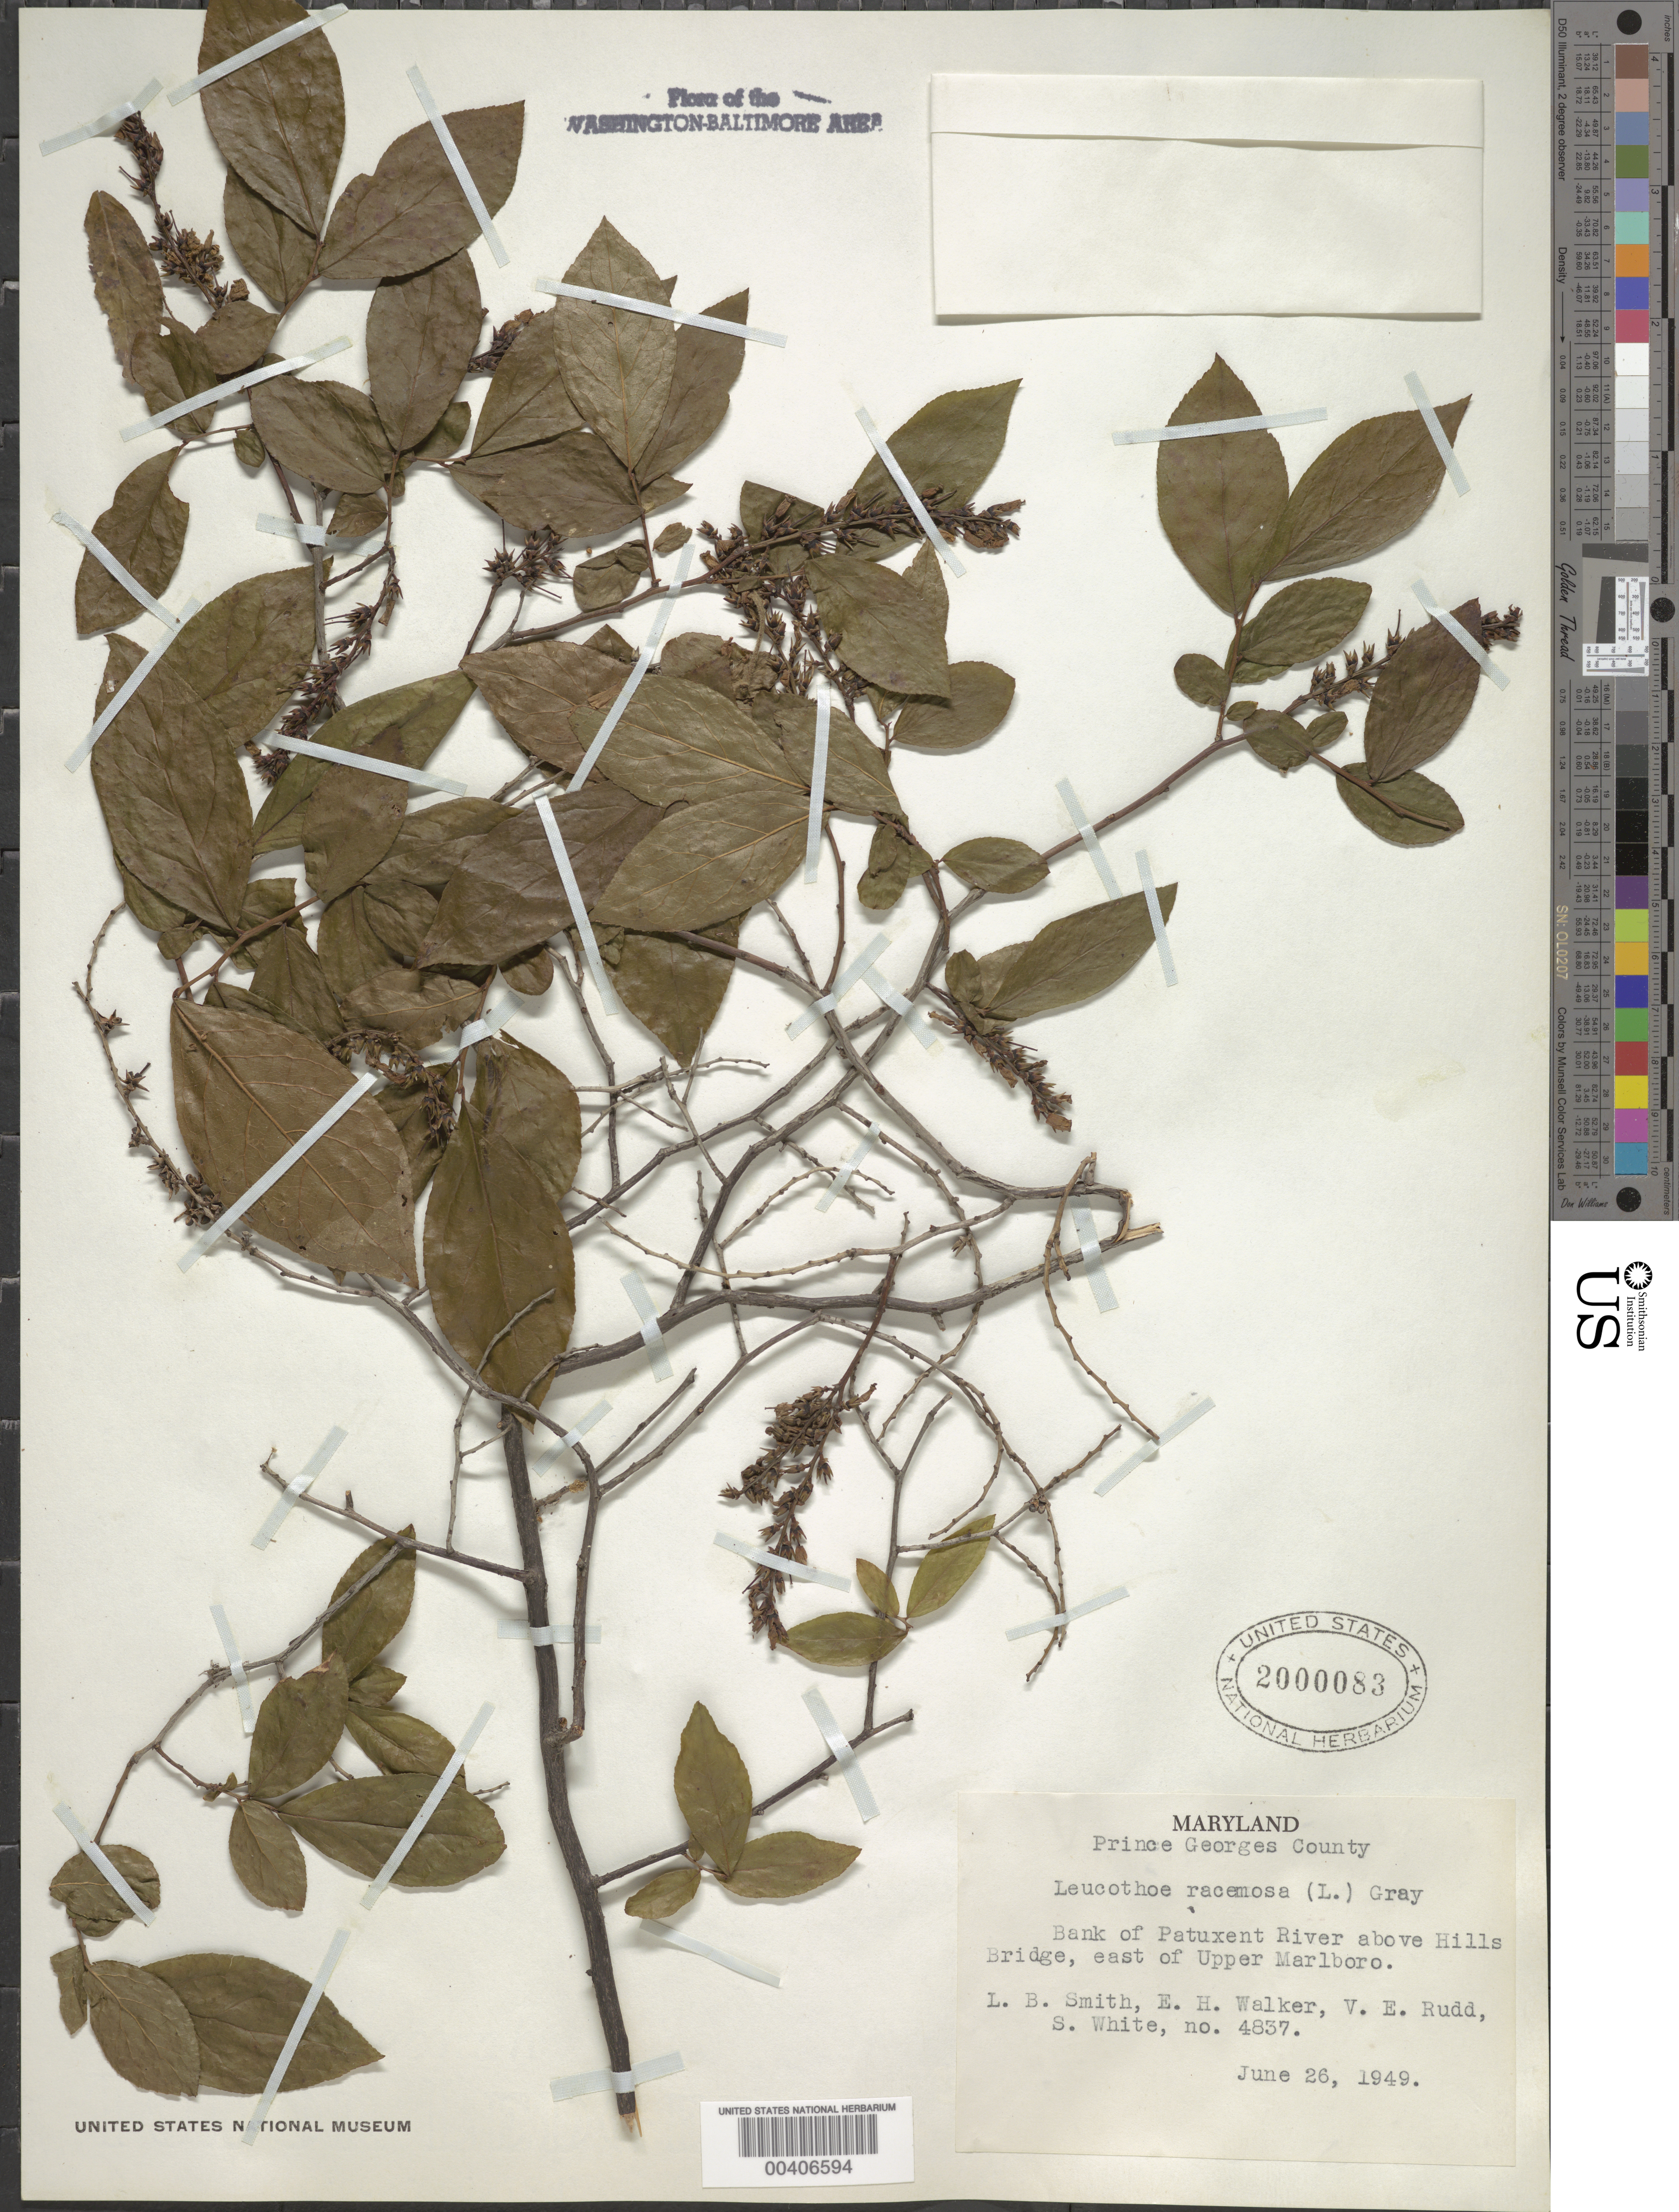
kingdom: Plantae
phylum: Tracheophyta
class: Magnoliopsida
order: Ericales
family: Ericaceae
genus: Leucothoe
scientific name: Leucothoë racemosa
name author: (L.) A. Gray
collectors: L. Smith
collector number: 4837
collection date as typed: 26 Jun 1949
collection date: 1949-06-26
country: United States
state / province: Maryland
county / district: Prince George's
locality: Patuxent River above Hills Bridge, east of Upper Marlboro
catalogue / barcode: US 2000083